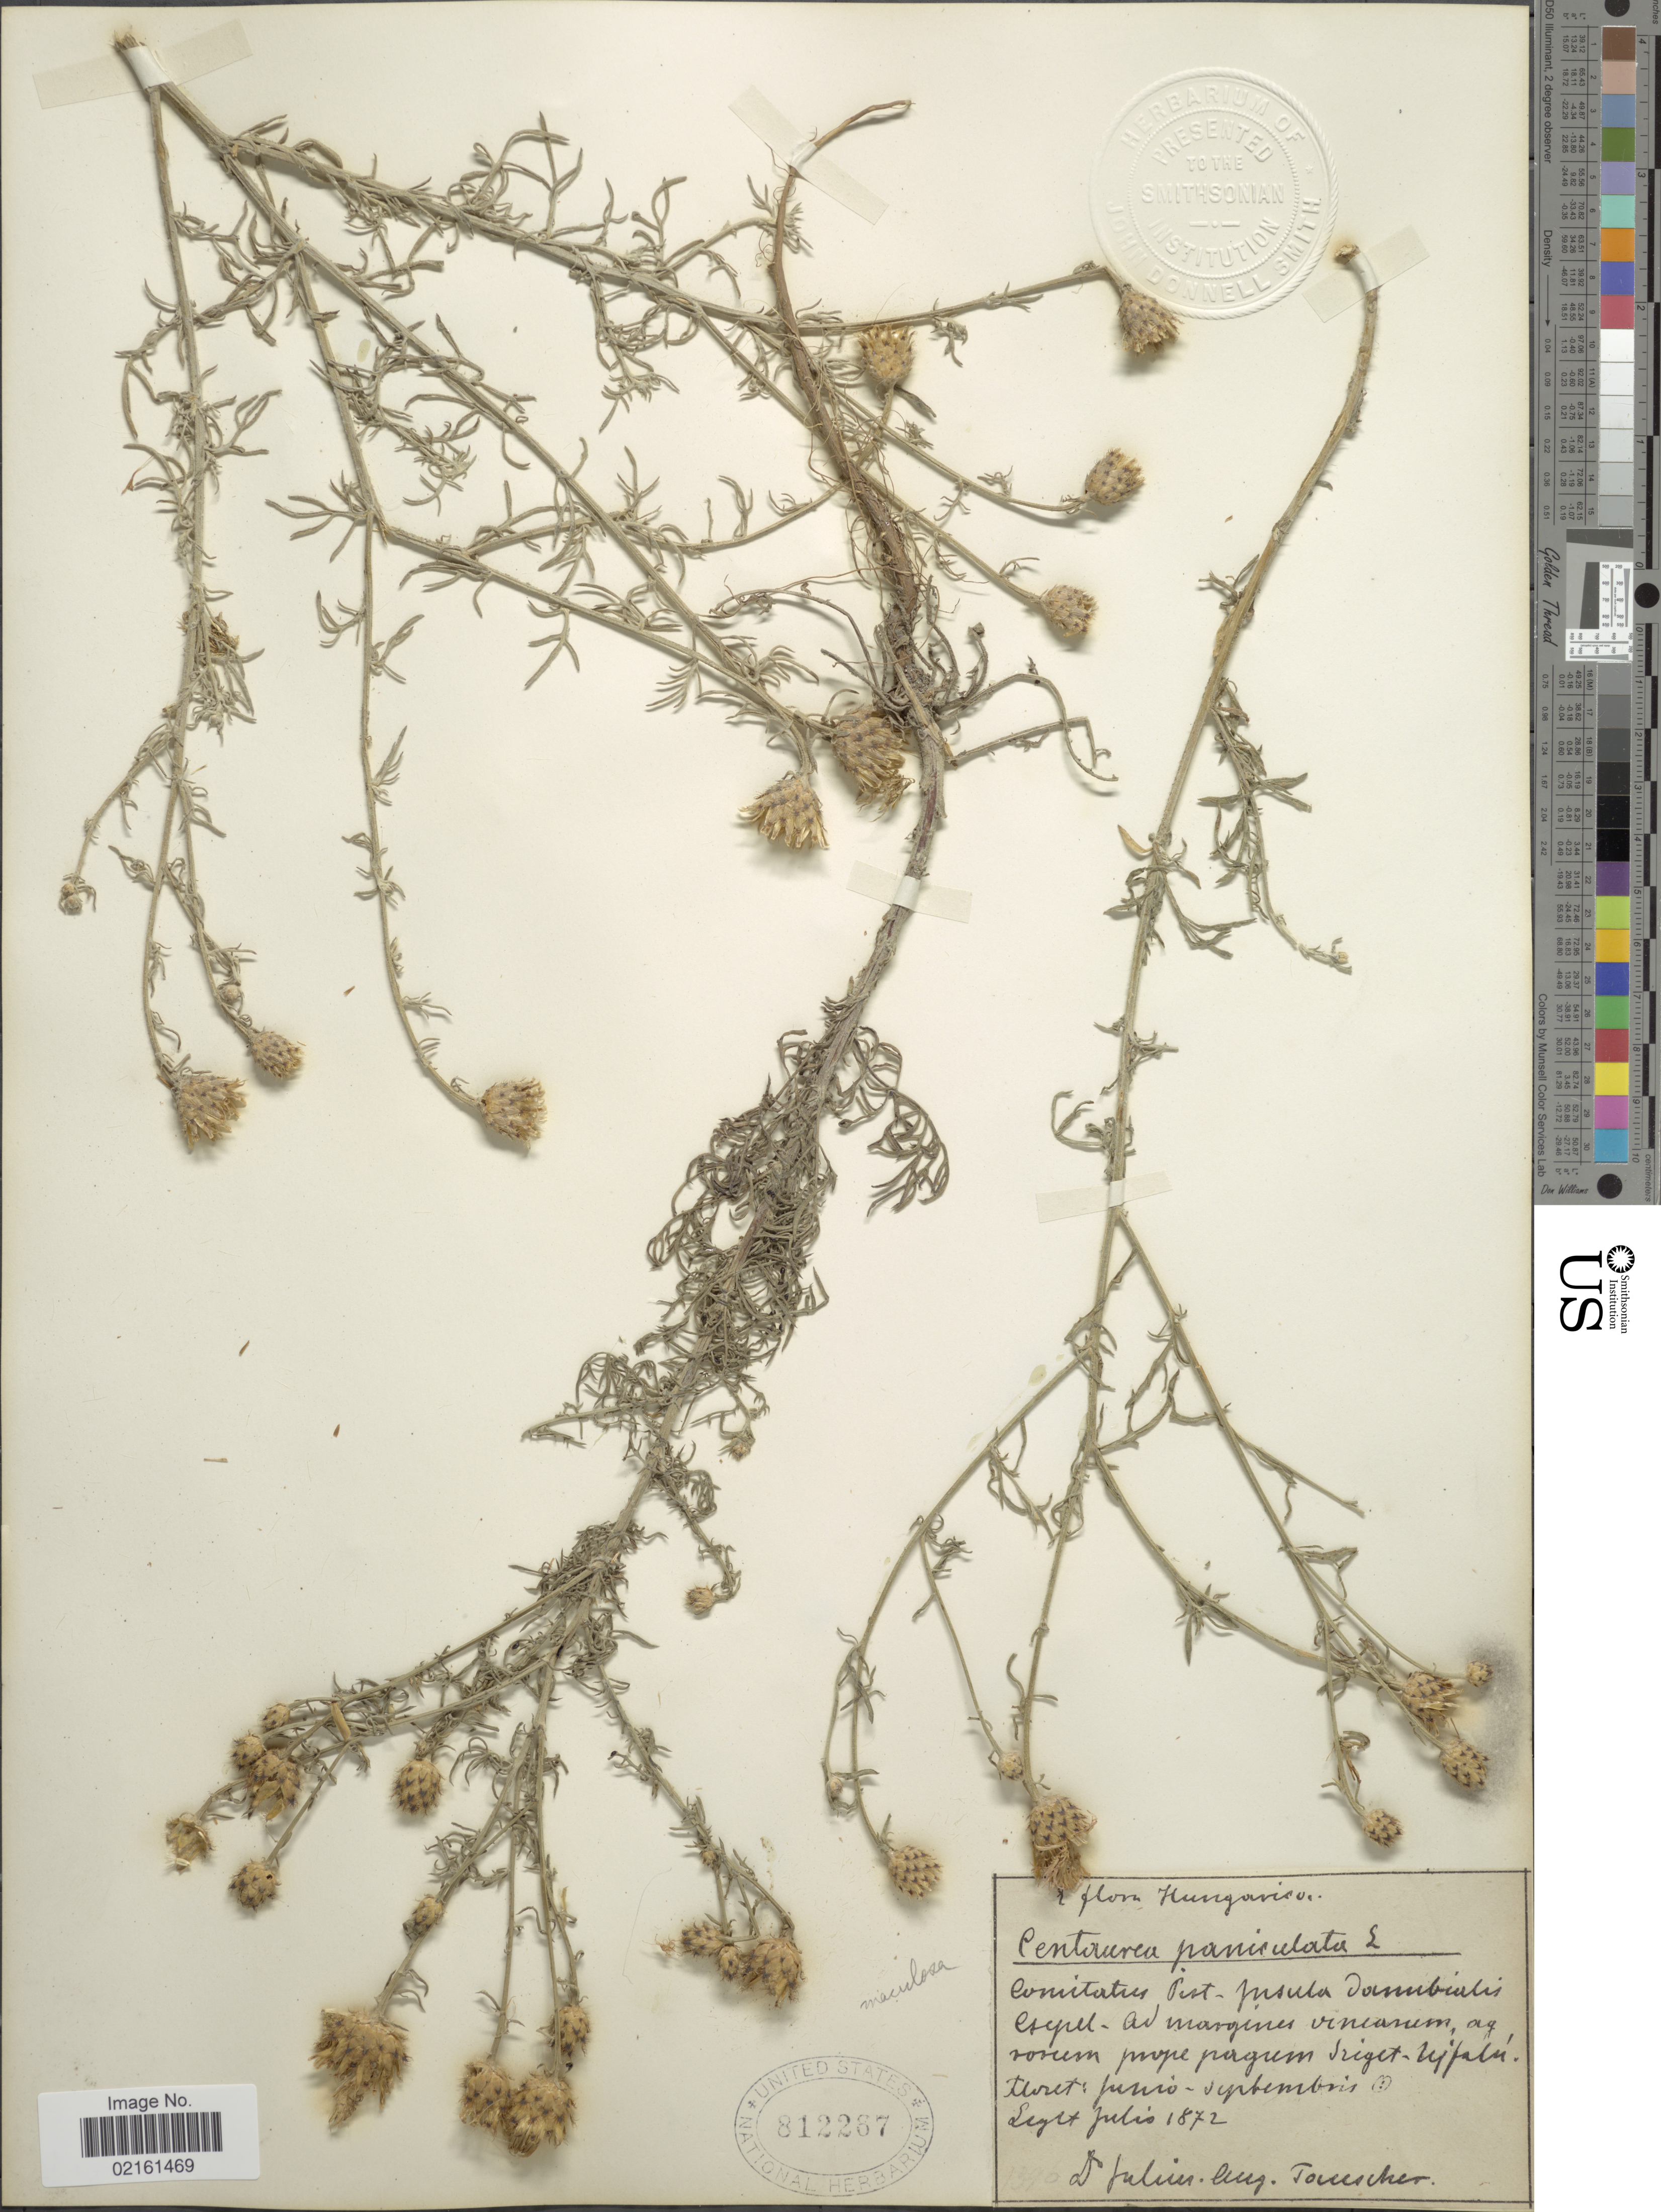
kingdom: Plantae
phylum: Tracheophyta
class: Magnoliopsida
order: Asterales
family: Asteraceae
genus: Centaurea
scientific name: Centaurea paniculata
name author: L.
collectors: G. Tauscher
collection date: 1872-07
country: Hungary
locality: Prope pagum Sriget-Ujpalu [interpreted]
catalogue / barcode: US 812287